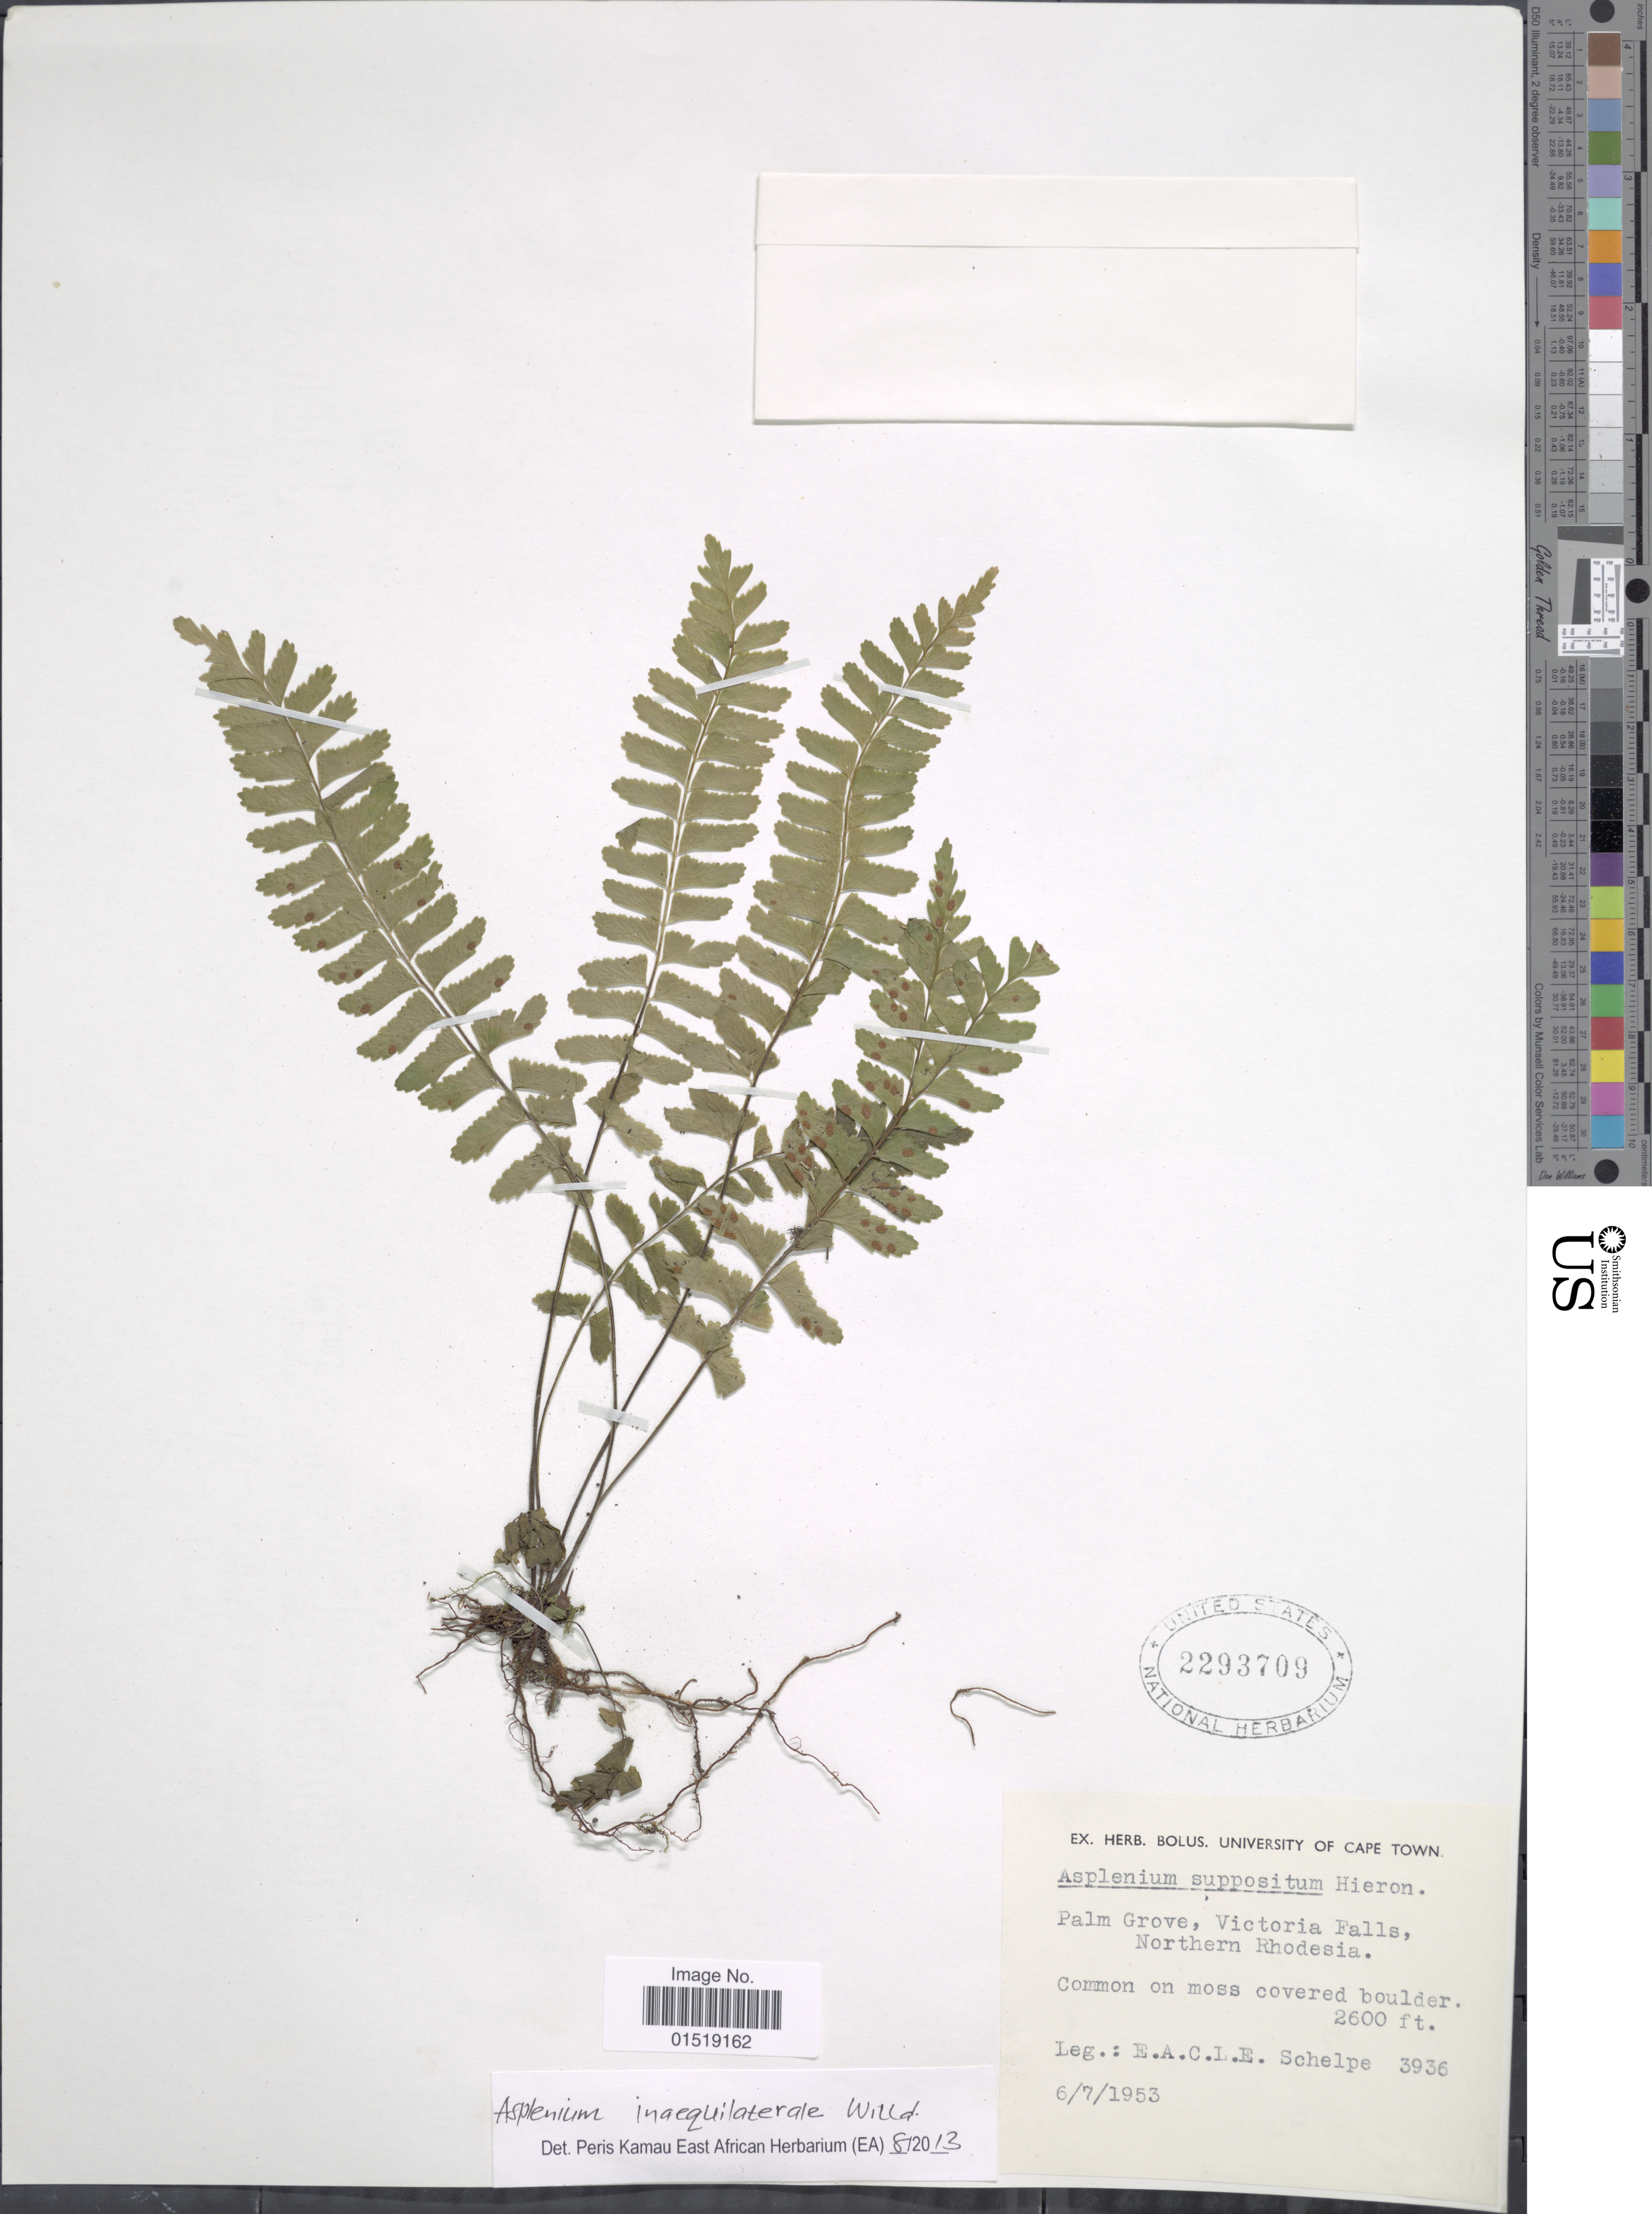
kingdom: Plantae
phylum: Tracheophyta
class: Polypodiopsida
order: Polypodiales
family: Aspleniaceae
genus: Asplenium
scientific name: Asplenium inaequilaterale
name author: Willd.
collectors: E. A. C. L. E. Schelpe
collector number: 3936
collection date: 1953-07-06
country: Zambia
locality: Palm Grove, Victoria Falls, Northern Rhodesia.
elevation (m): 792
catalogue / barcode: US 2293709